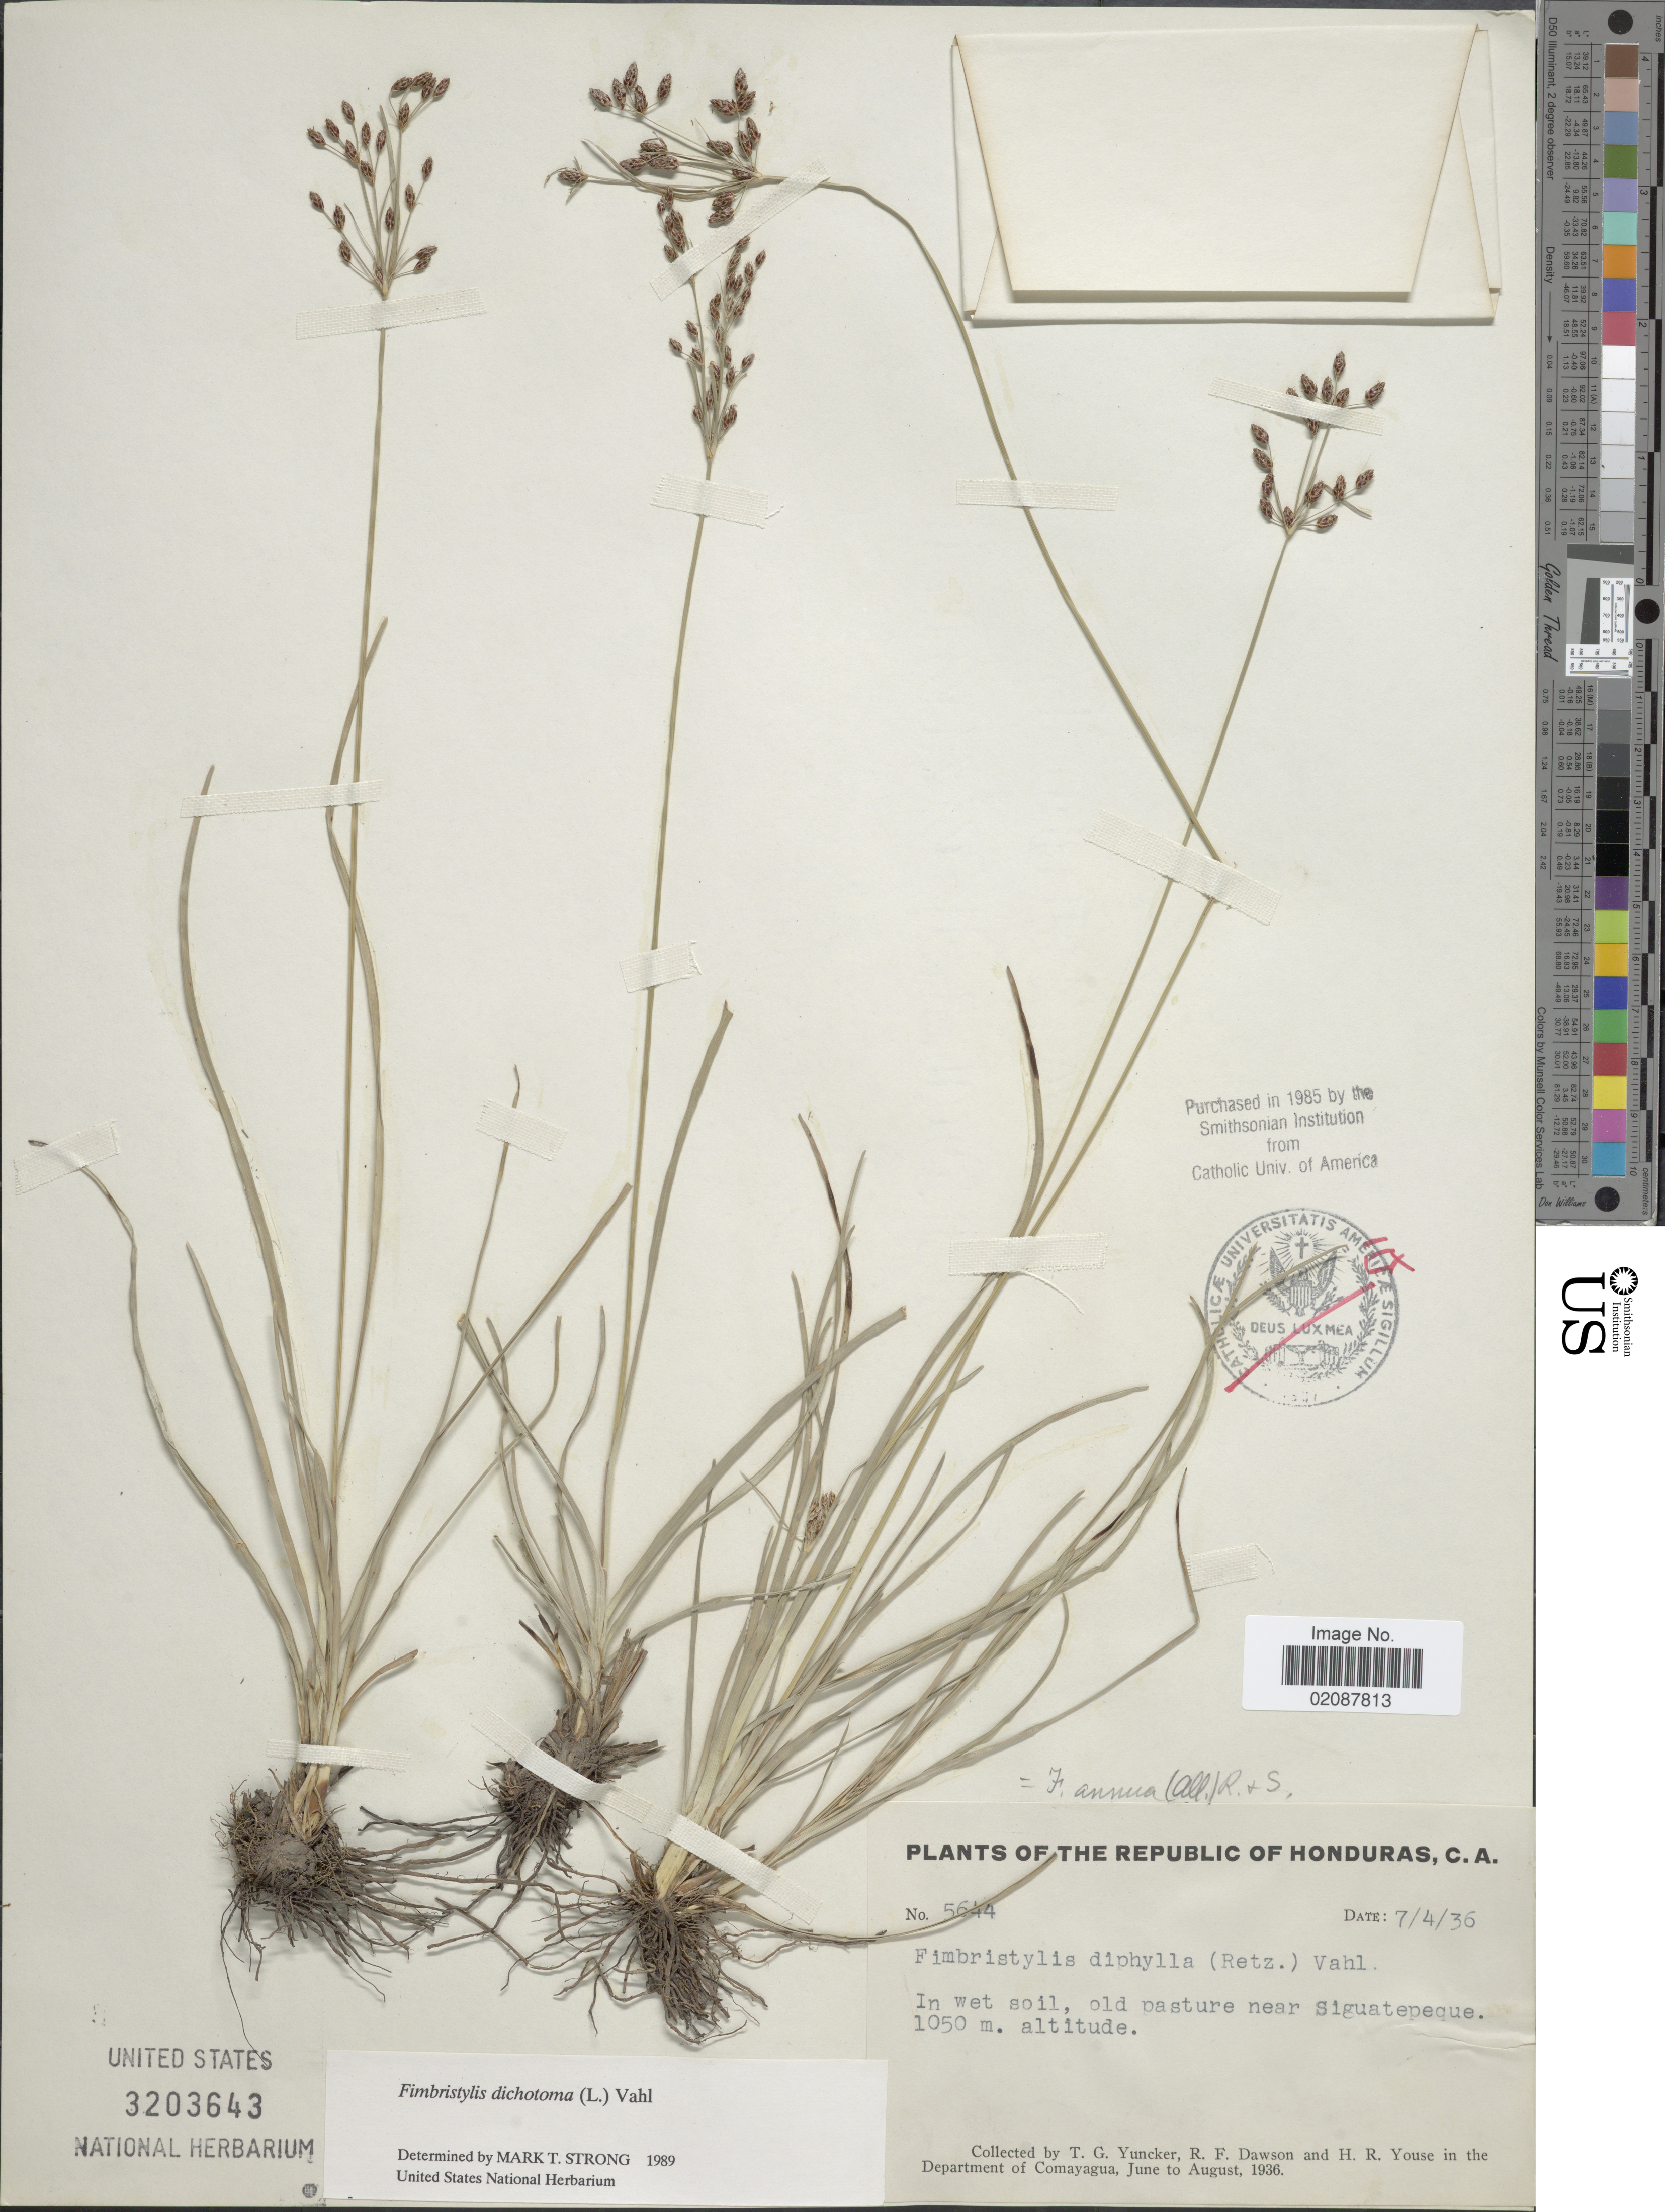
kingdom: Plantae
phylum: Tracheophyta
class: Liliopsida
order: Poales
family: Cyperaceae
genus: Fimbristylis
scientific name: Fimbristylis dichotoma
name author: (L.) Vahl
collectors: T. G. Yuncker, R. F. Dawson & H. Youse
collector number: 5644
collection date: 1936-04-07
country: Honduras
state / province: Comayagua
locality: In wet soil, old pasture near Siguatepeque. In the Department of Comayagua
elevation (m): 1050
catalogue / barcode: US 3203643